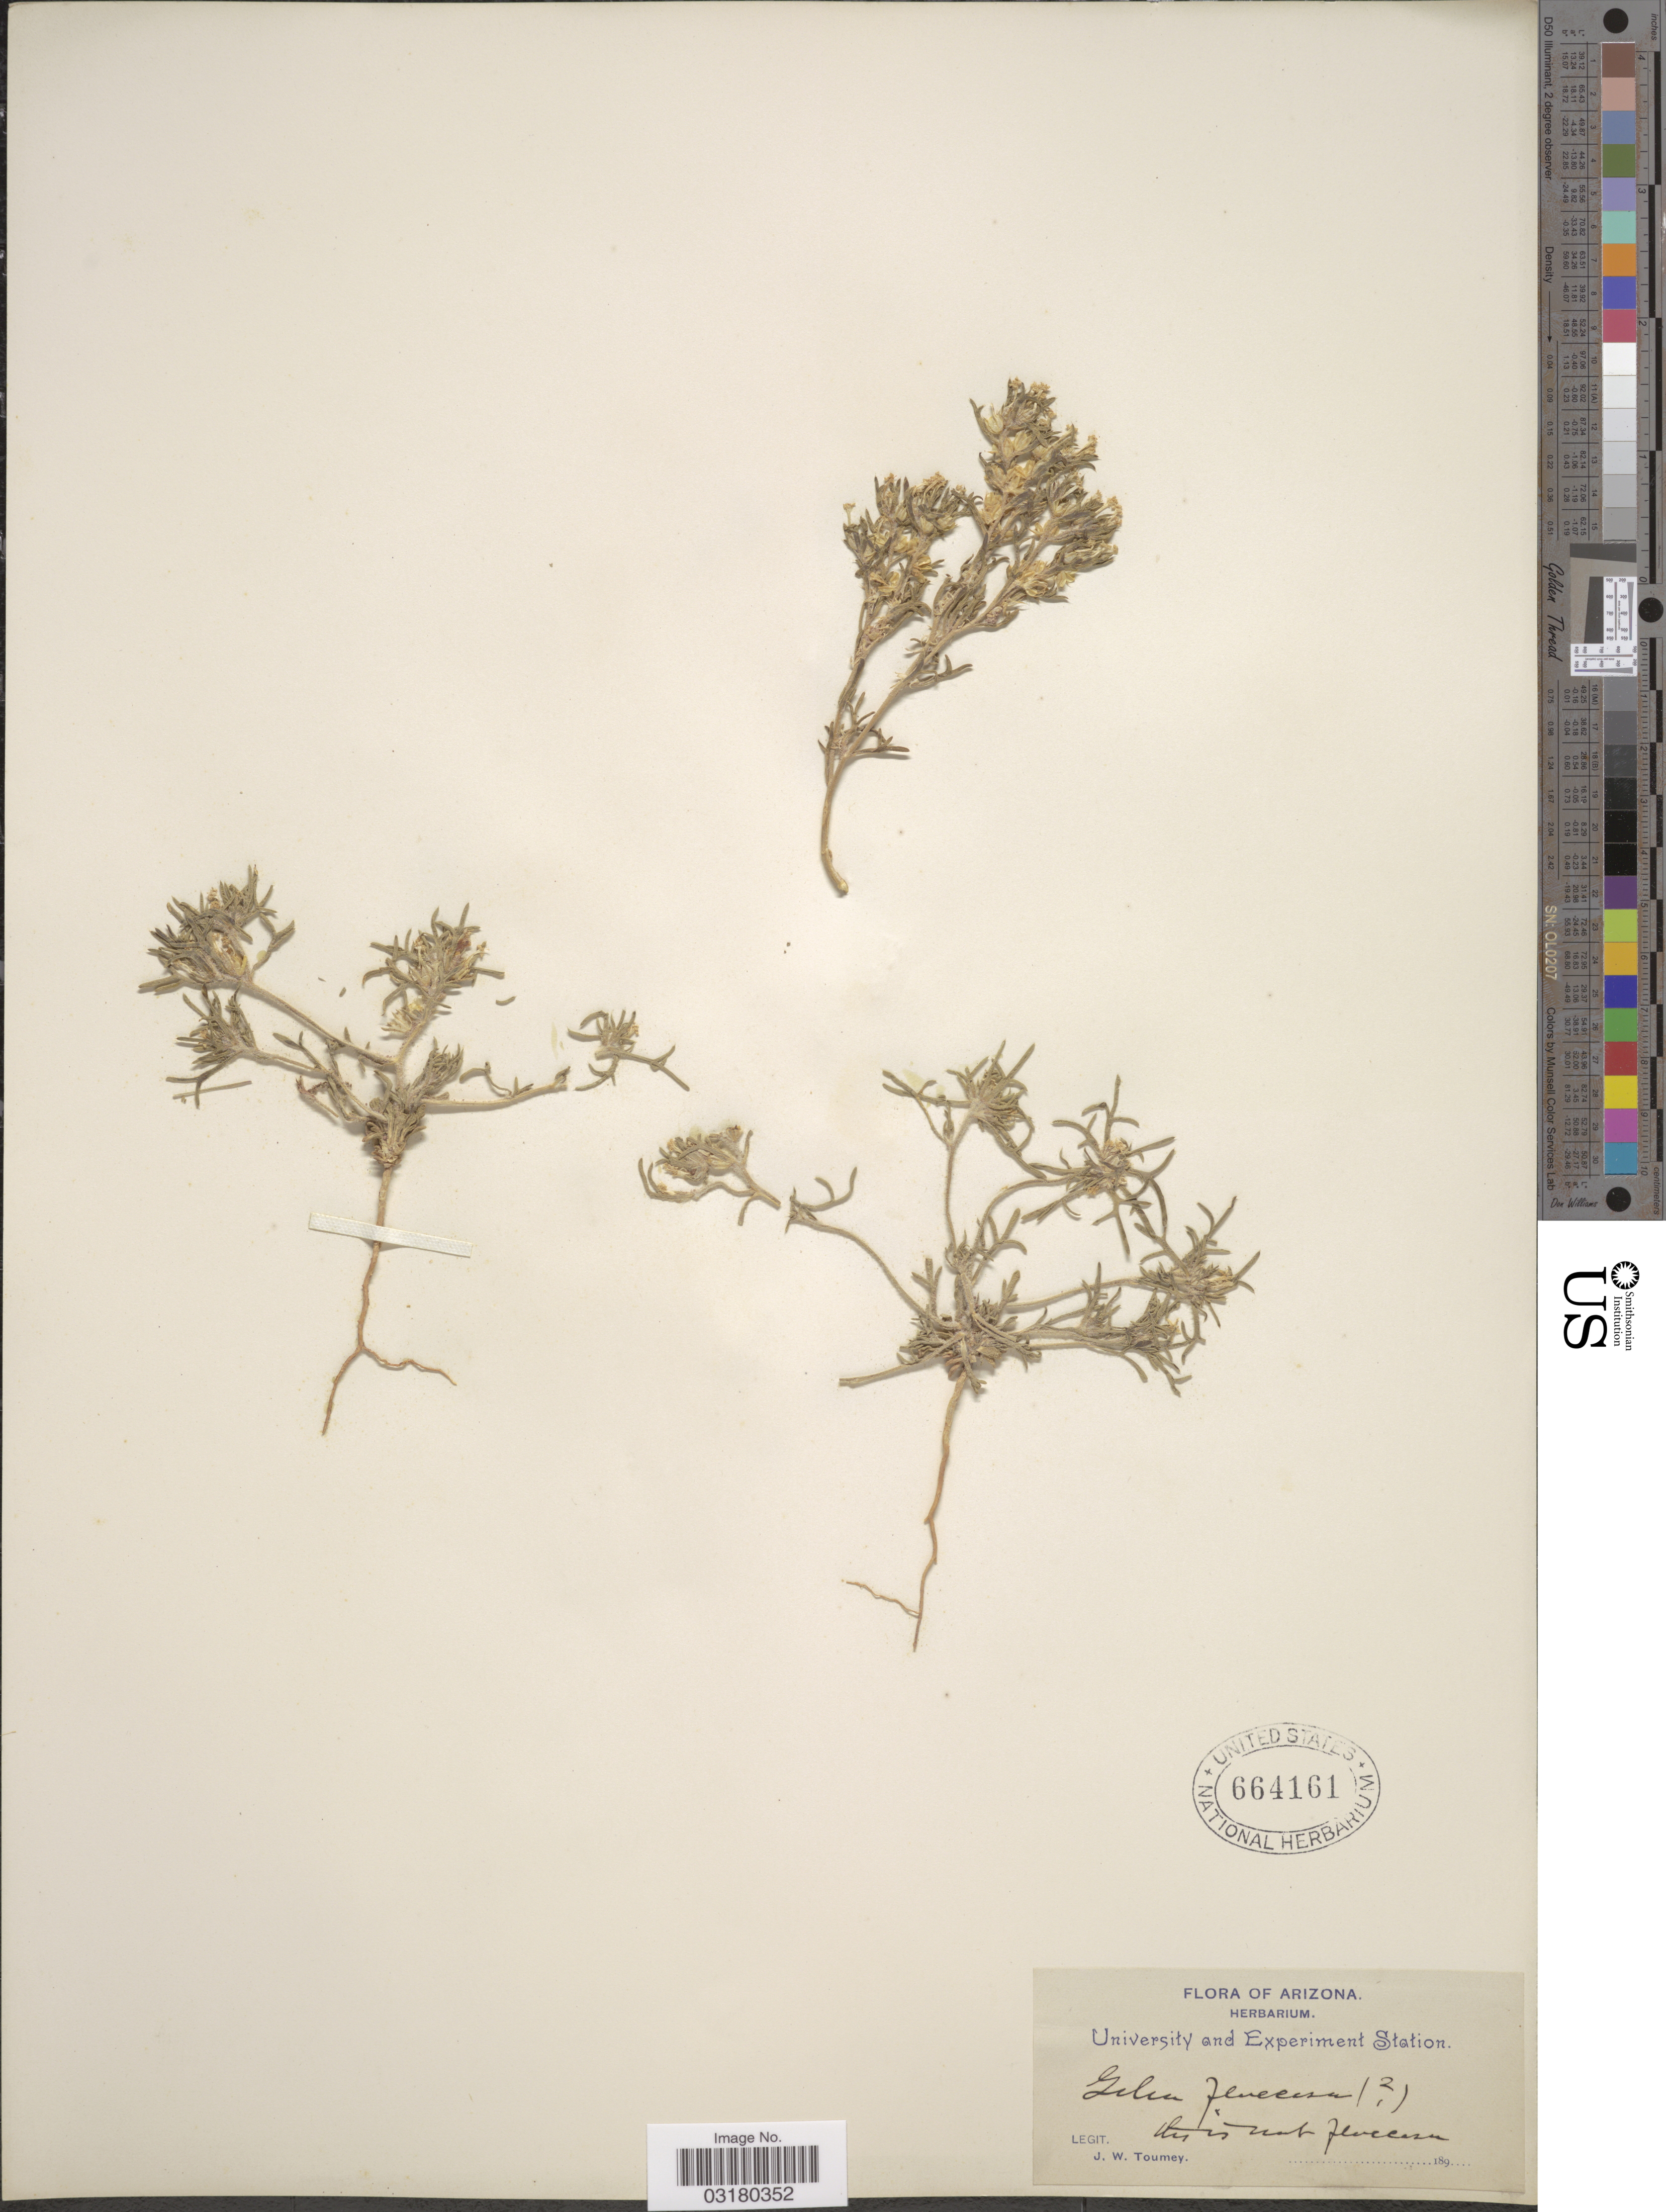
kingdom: Plantae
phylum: Tracheophyta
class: Magnoliopsida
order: Ericales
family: Polemoniaceae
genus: Eriastrum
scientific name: Eriastrum diffusum subsp. diffusum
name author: (A. Gray) H. Mason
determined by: Strong, Mark T., (BOT), Smithsonian Institution - National Museum of Natural History (UNITED STATES)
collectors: J. W. Toumey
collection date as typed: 189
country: United States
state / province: Arizona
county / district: Pinal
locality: [illegible text] Florence.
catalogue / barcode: US 664161